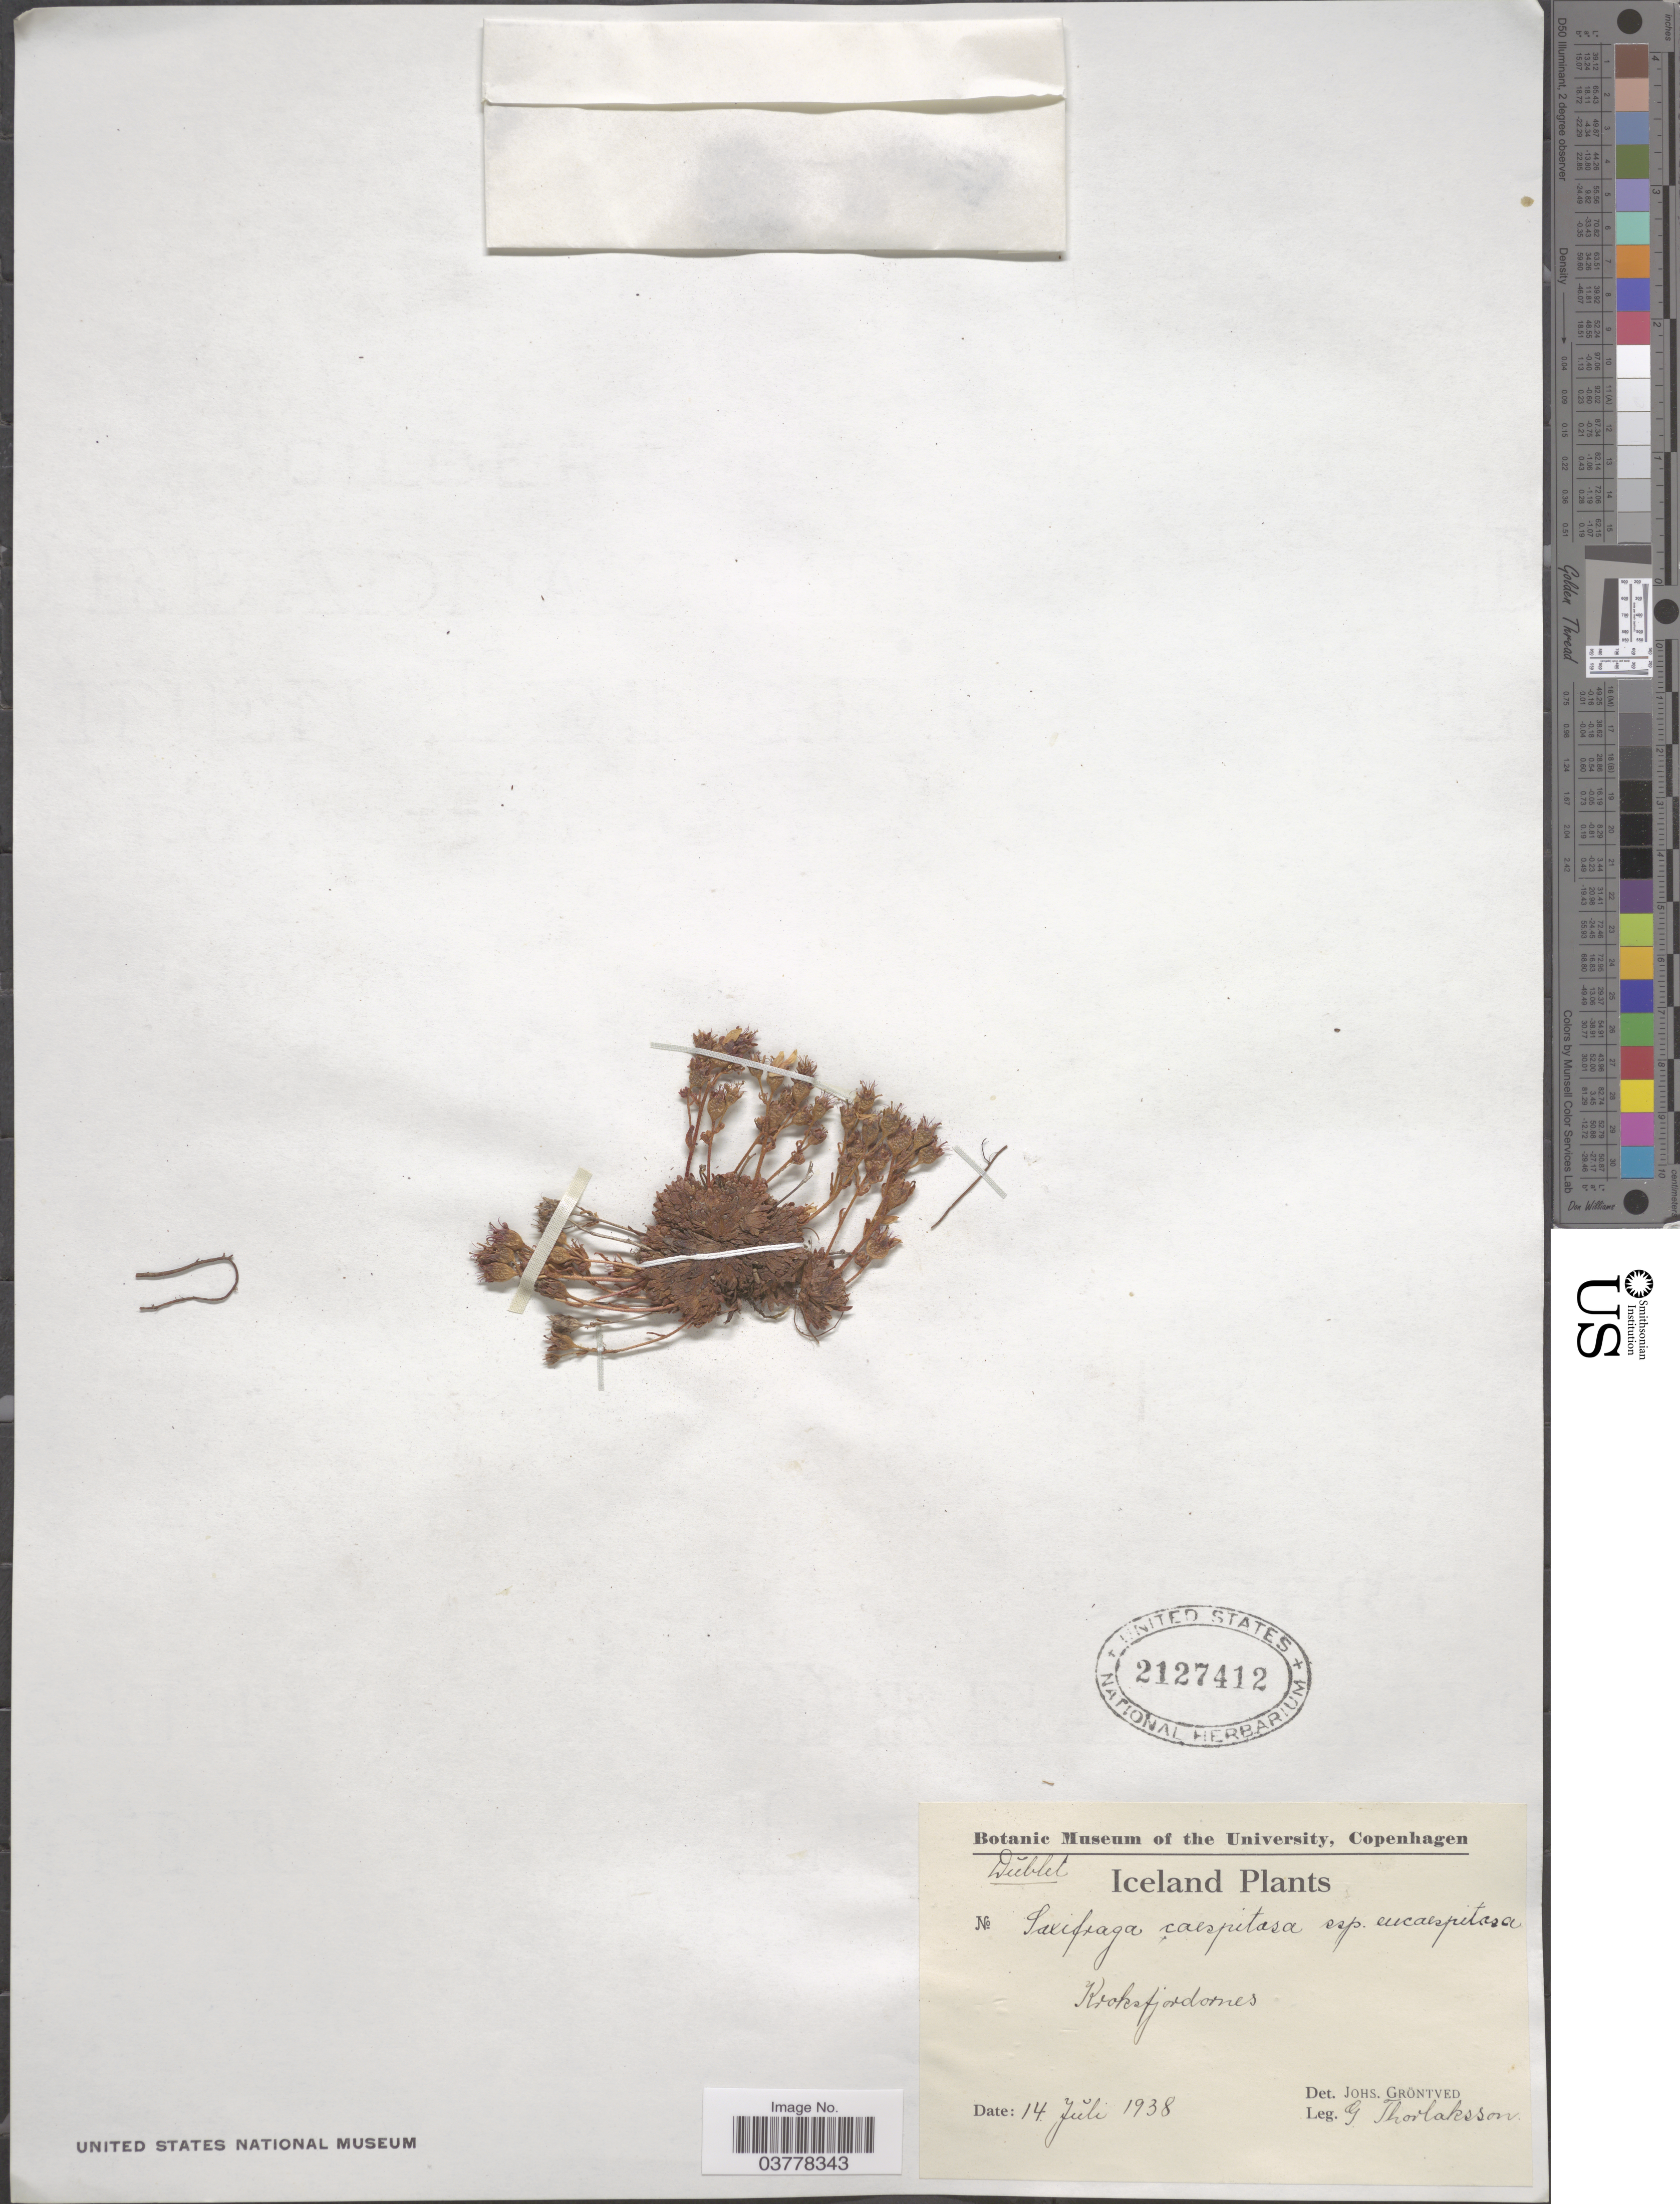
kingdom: Plantae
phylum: Tracheophyta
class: Magnoliopsida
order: Saxifragales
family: Saxifragaceae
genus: Saxifraga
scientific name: Saxifraga caespitosa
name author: L.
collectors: G. Thorlaksson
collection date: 1938-07-14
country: Iceland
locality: Kroksfjordornes.*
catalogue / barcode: US 2127412